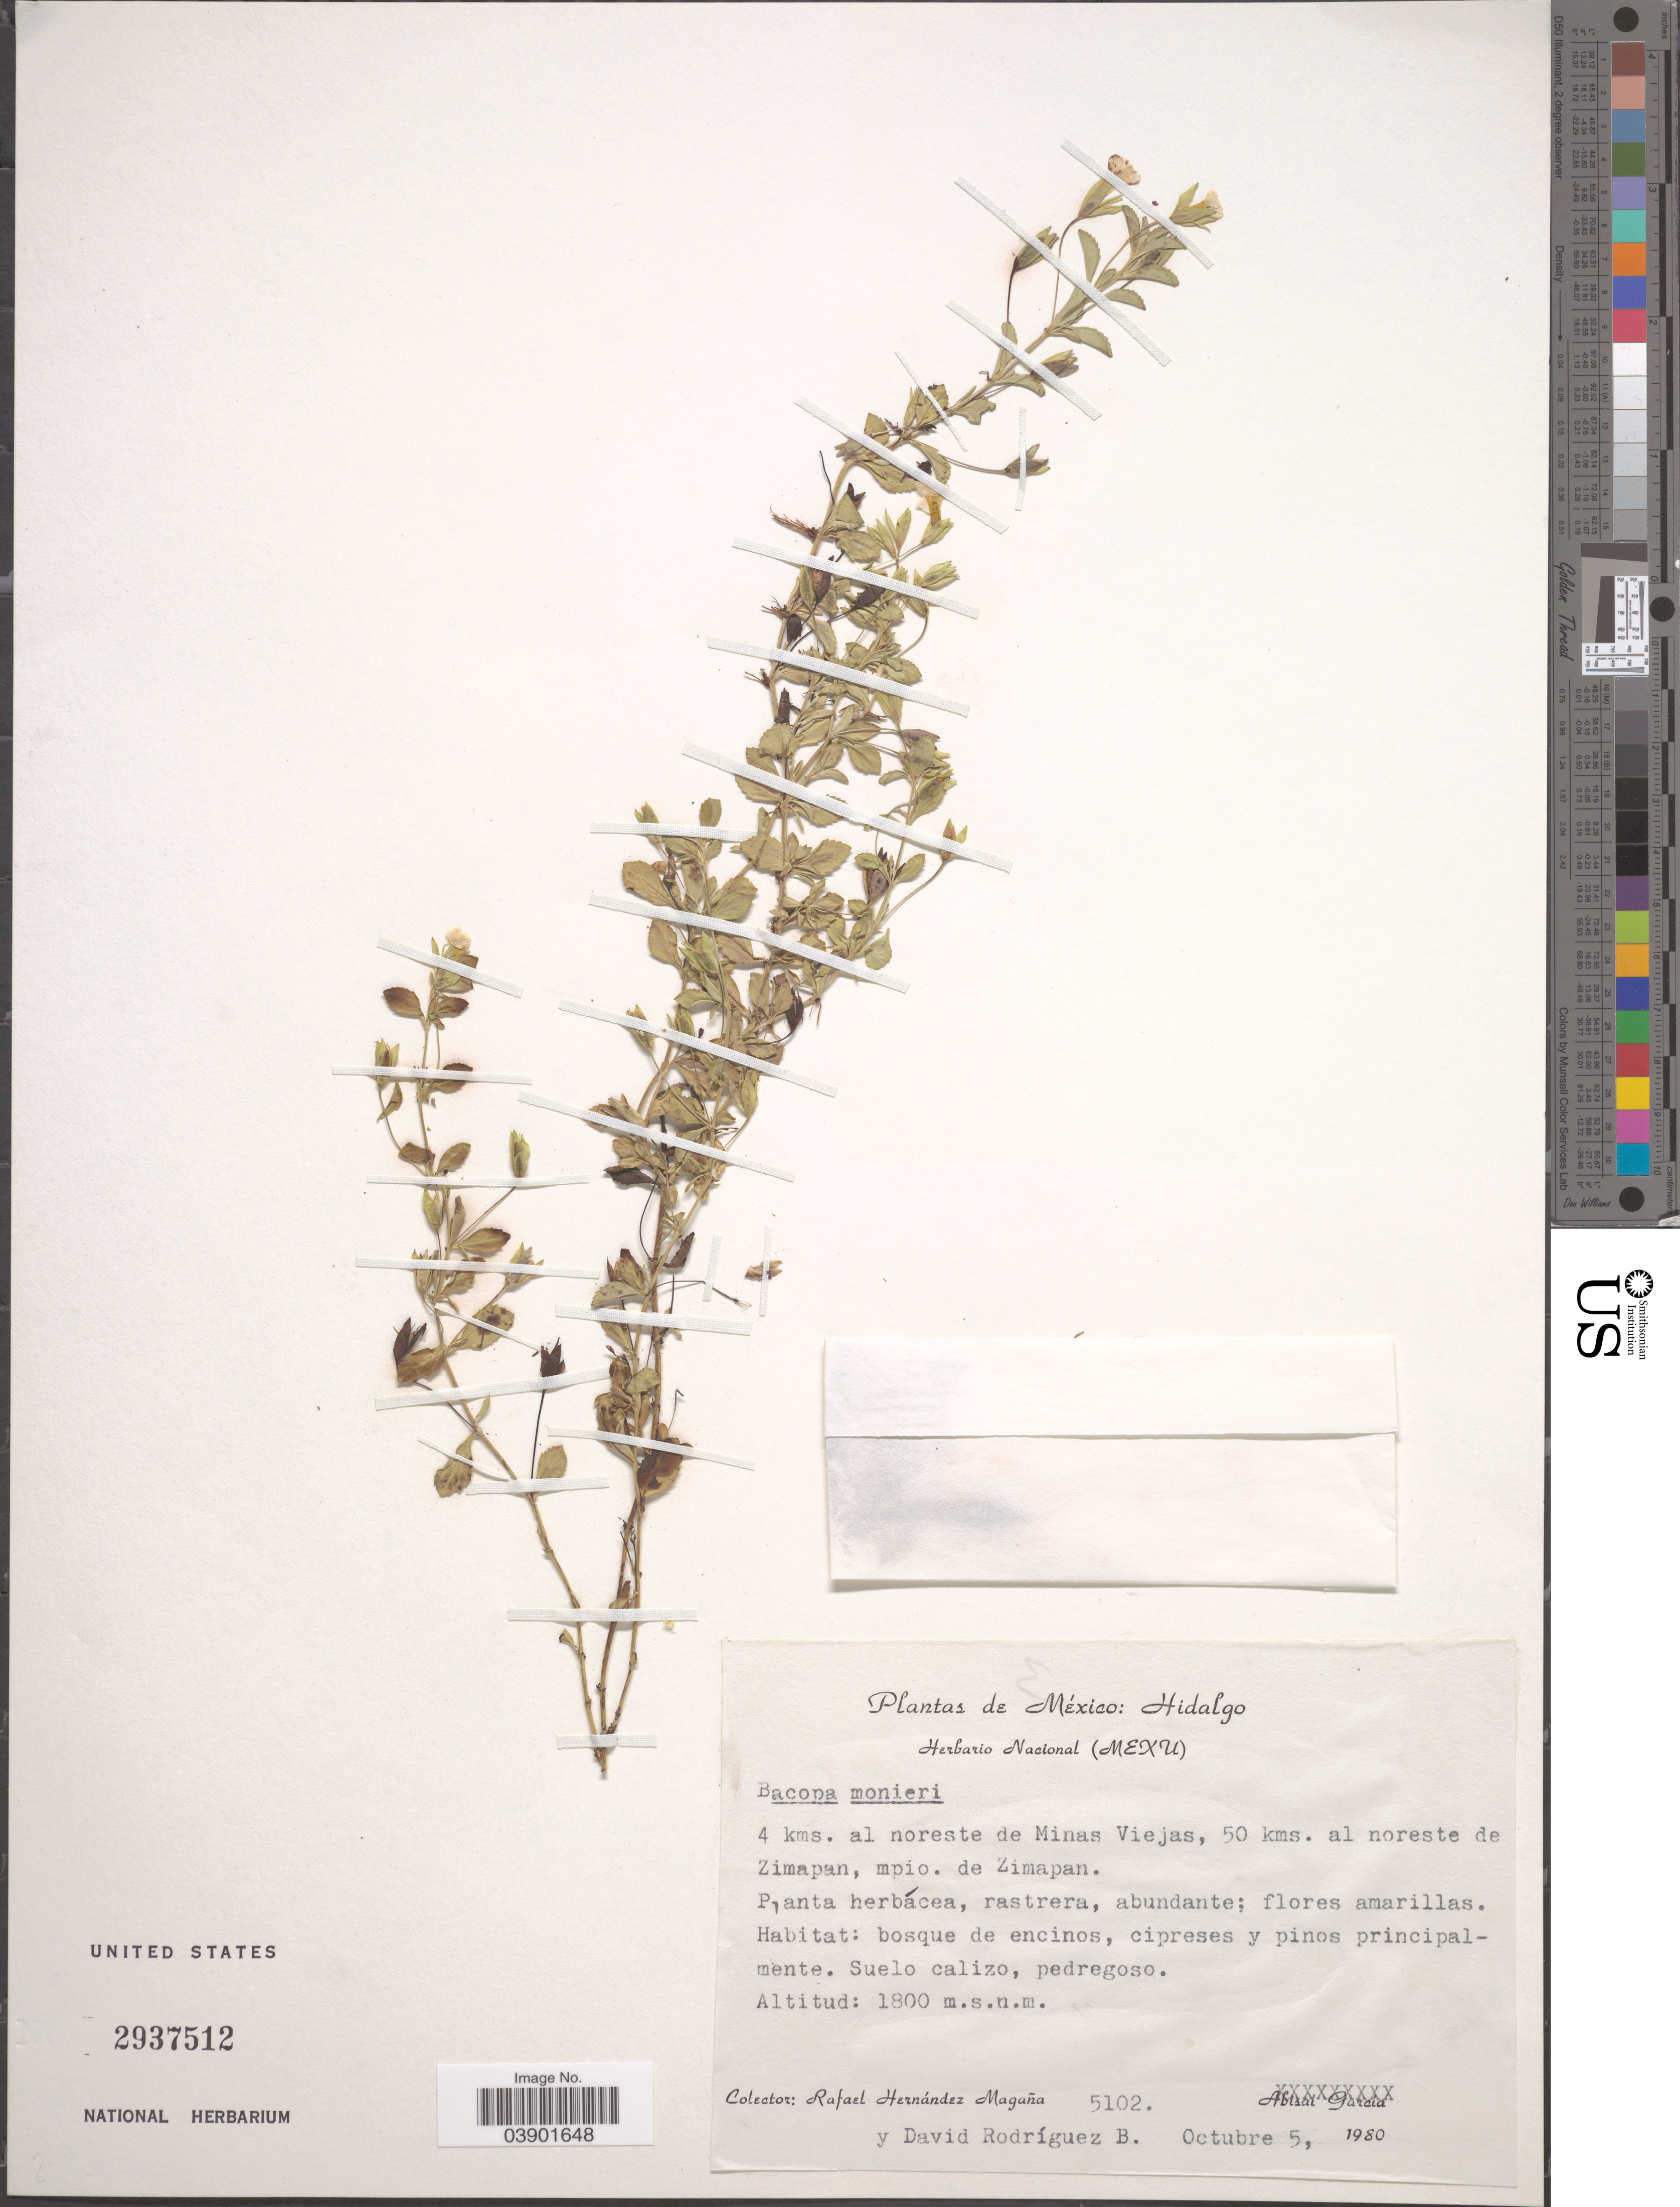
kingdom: Plantae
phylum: Tracheophyta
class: Magnoliopsida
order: Lamiales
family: Plantaginaceae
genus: Bacopa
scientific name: Bacopa monnieri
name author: (L.) Pennell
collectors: R. Hernández-M. & D. Rodríguez B.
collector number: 5102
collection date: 1980-10-05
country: Mexico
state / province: Hidalgo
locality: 4 kms. al noreste de Minas Viejas, 50 kms. al noreste de Zimapan, mpio. de Zimapan.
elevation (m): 1800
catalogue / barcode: US 2937512